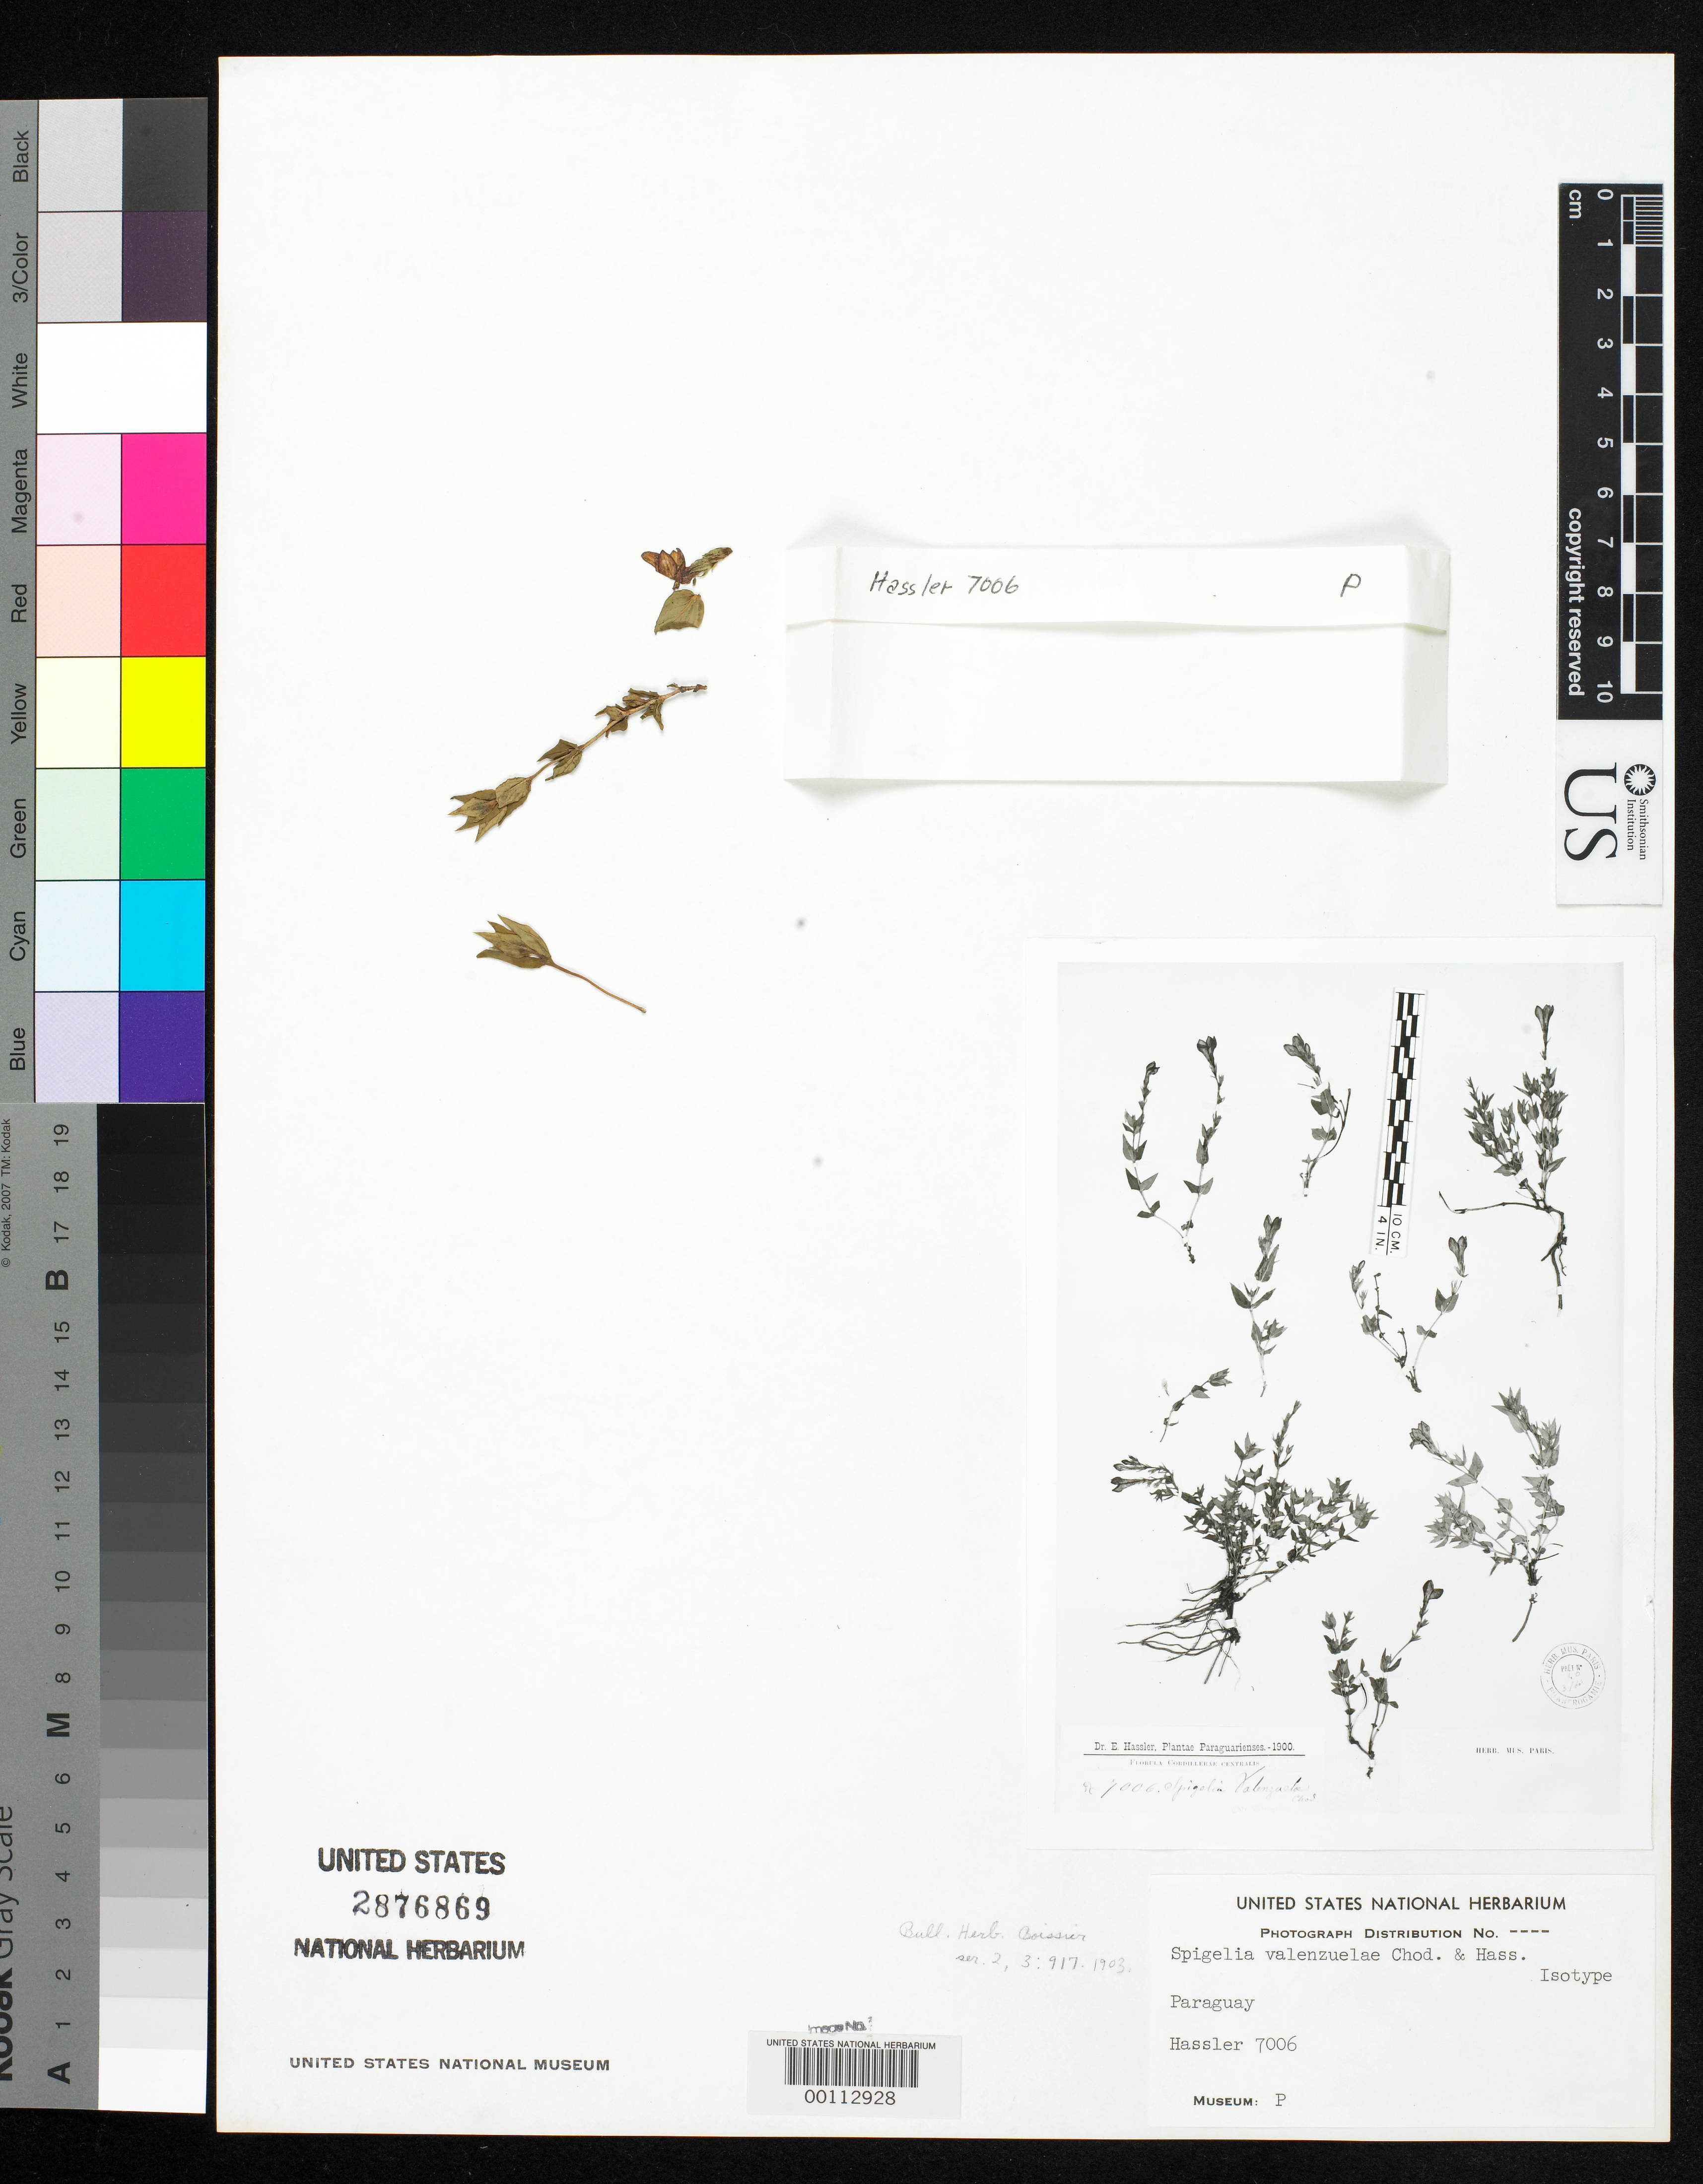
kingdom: Plantae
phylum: Tracheophyta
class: Magnoliopsida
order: Gentianales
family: Loganiaceae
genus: Spigelia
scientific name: Spigelia valenzuelae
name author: Chodat & Hassl.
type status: Type Fragment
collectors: E. Hassler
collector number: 7006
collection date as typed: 1900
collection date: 1900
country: Paraguay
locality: Near Valenzuela.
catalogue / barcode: US 2876869